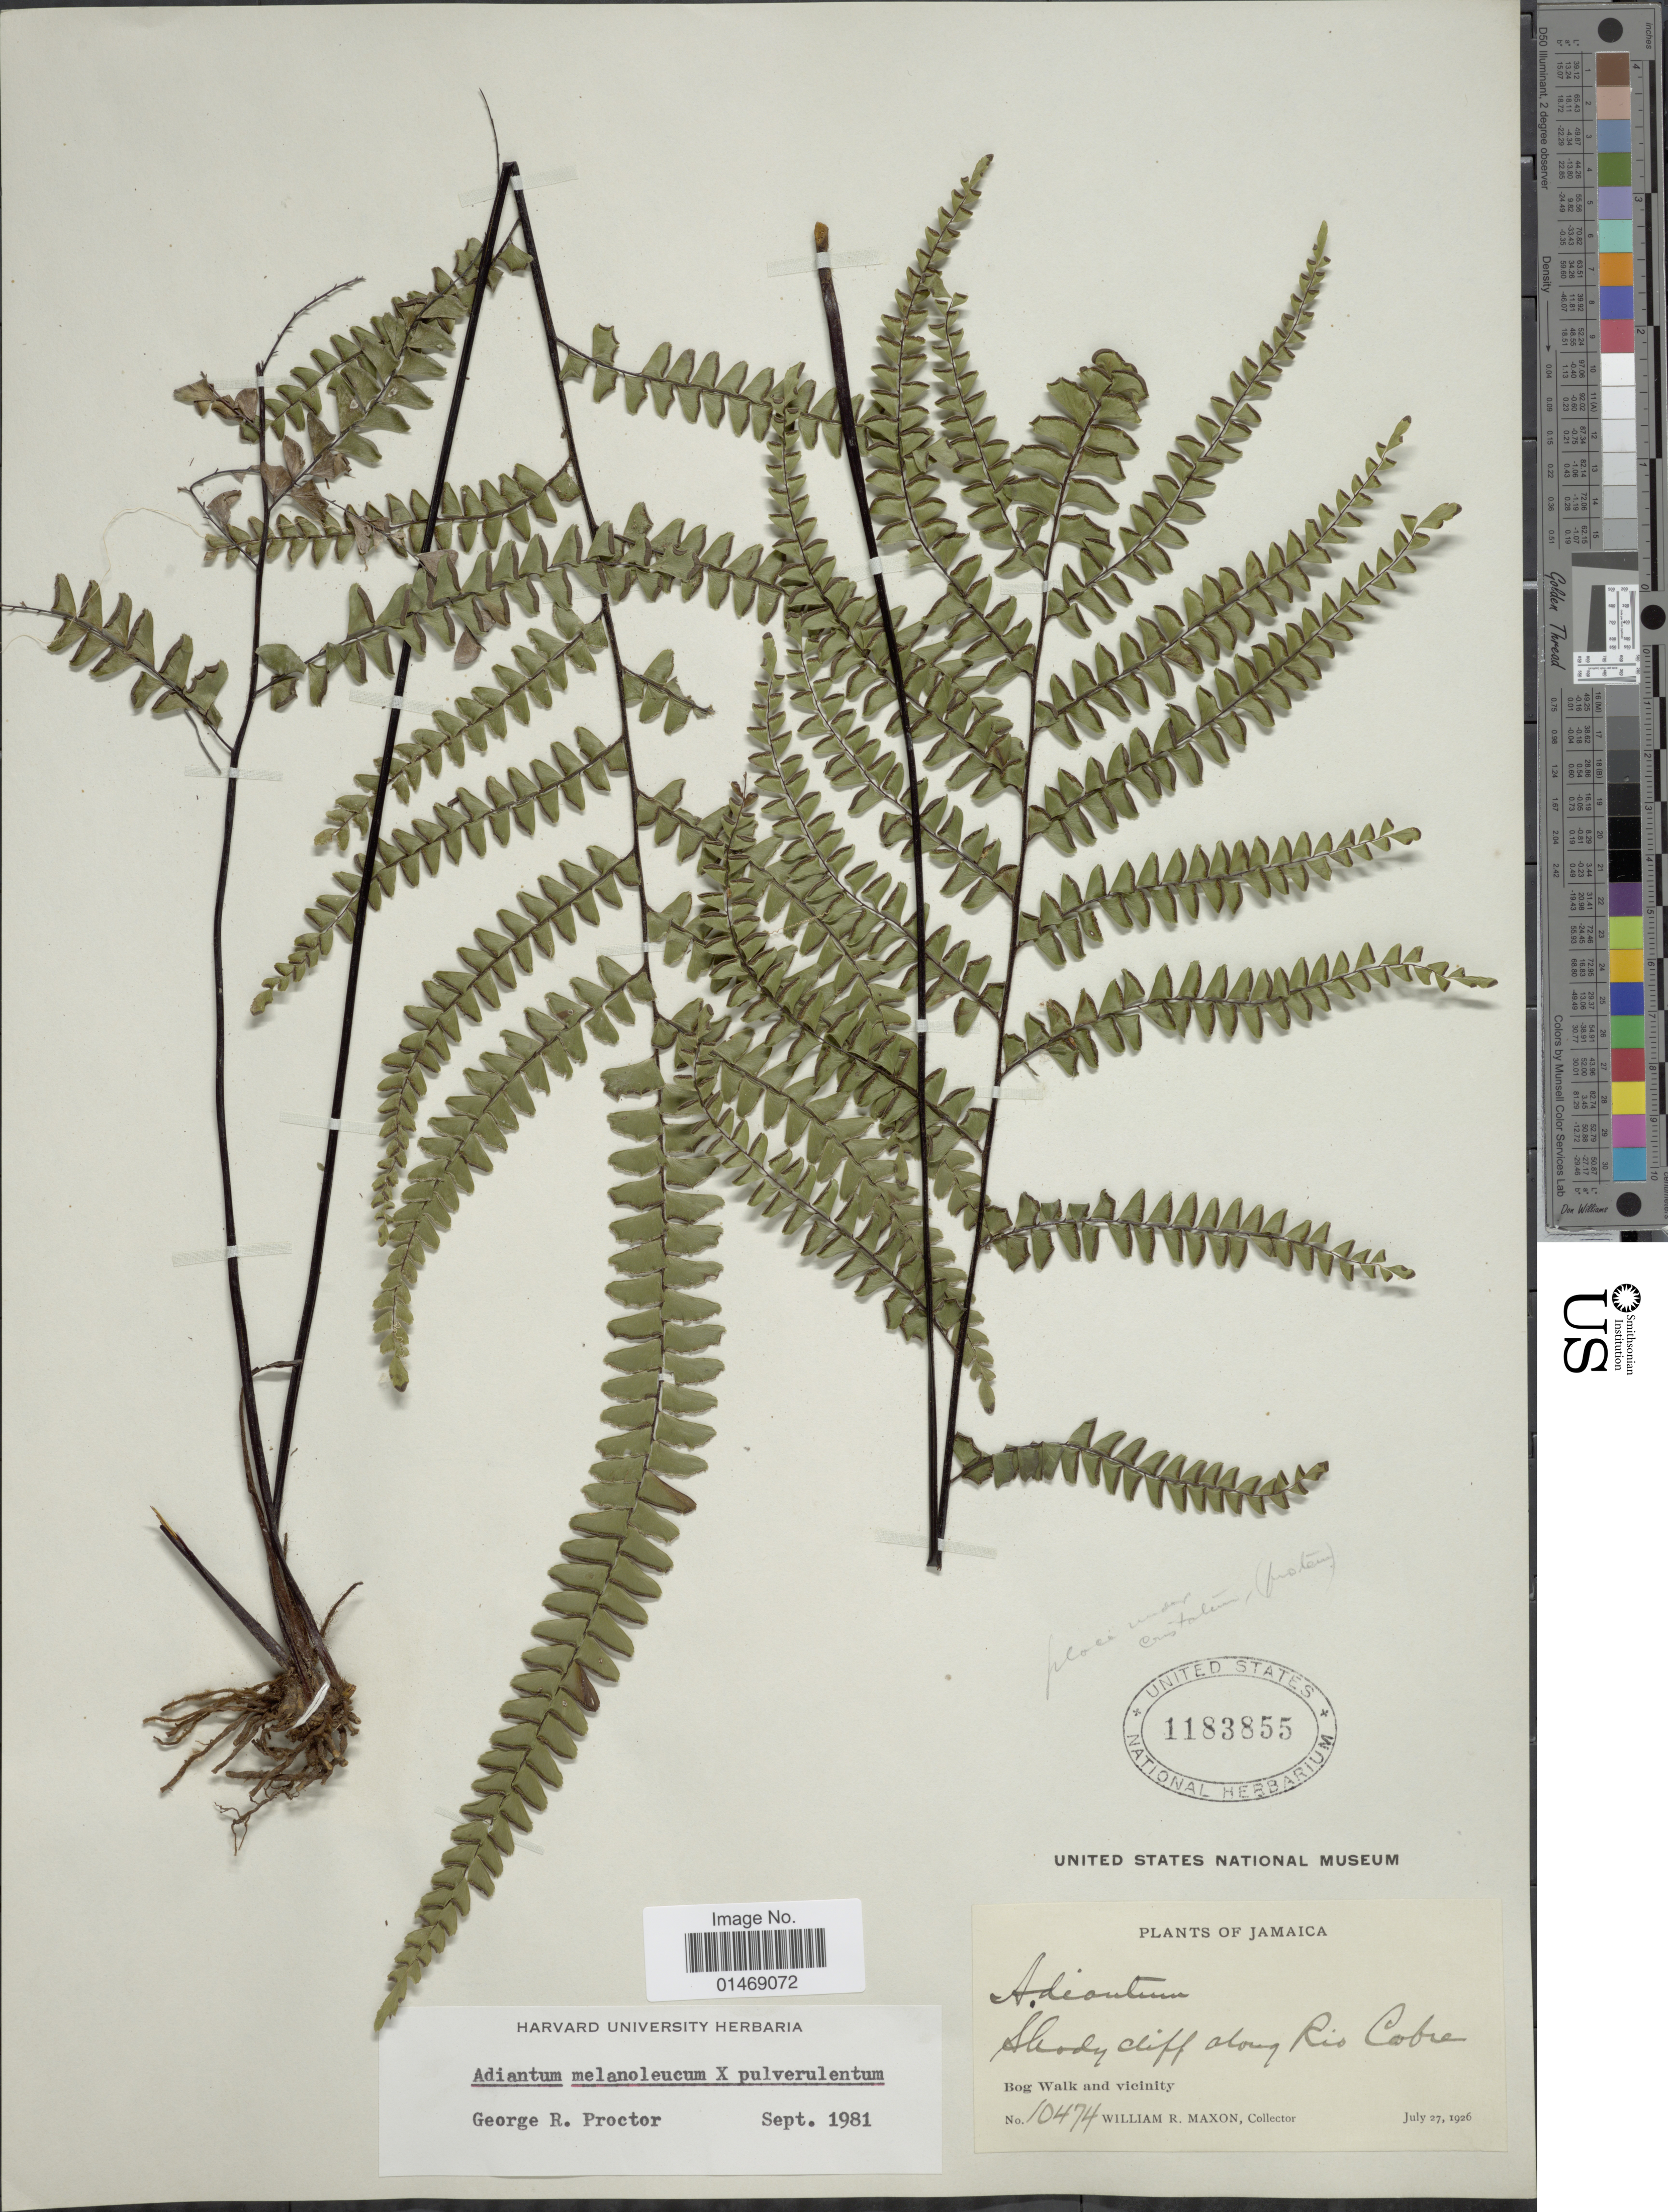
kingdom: Plantae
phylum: Tracheophyta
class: Polypodiopsida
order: Polypodiales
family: Pteridaceae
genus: Adiantum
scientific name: Adiantum melanoleucum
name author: Willd.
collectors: W. R. Maxon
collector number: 10474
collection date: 1926-07-27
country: Jamaica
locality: Shady cliff along Rio Cobra, Bog Walk and vicinity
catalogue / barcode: US 1183855